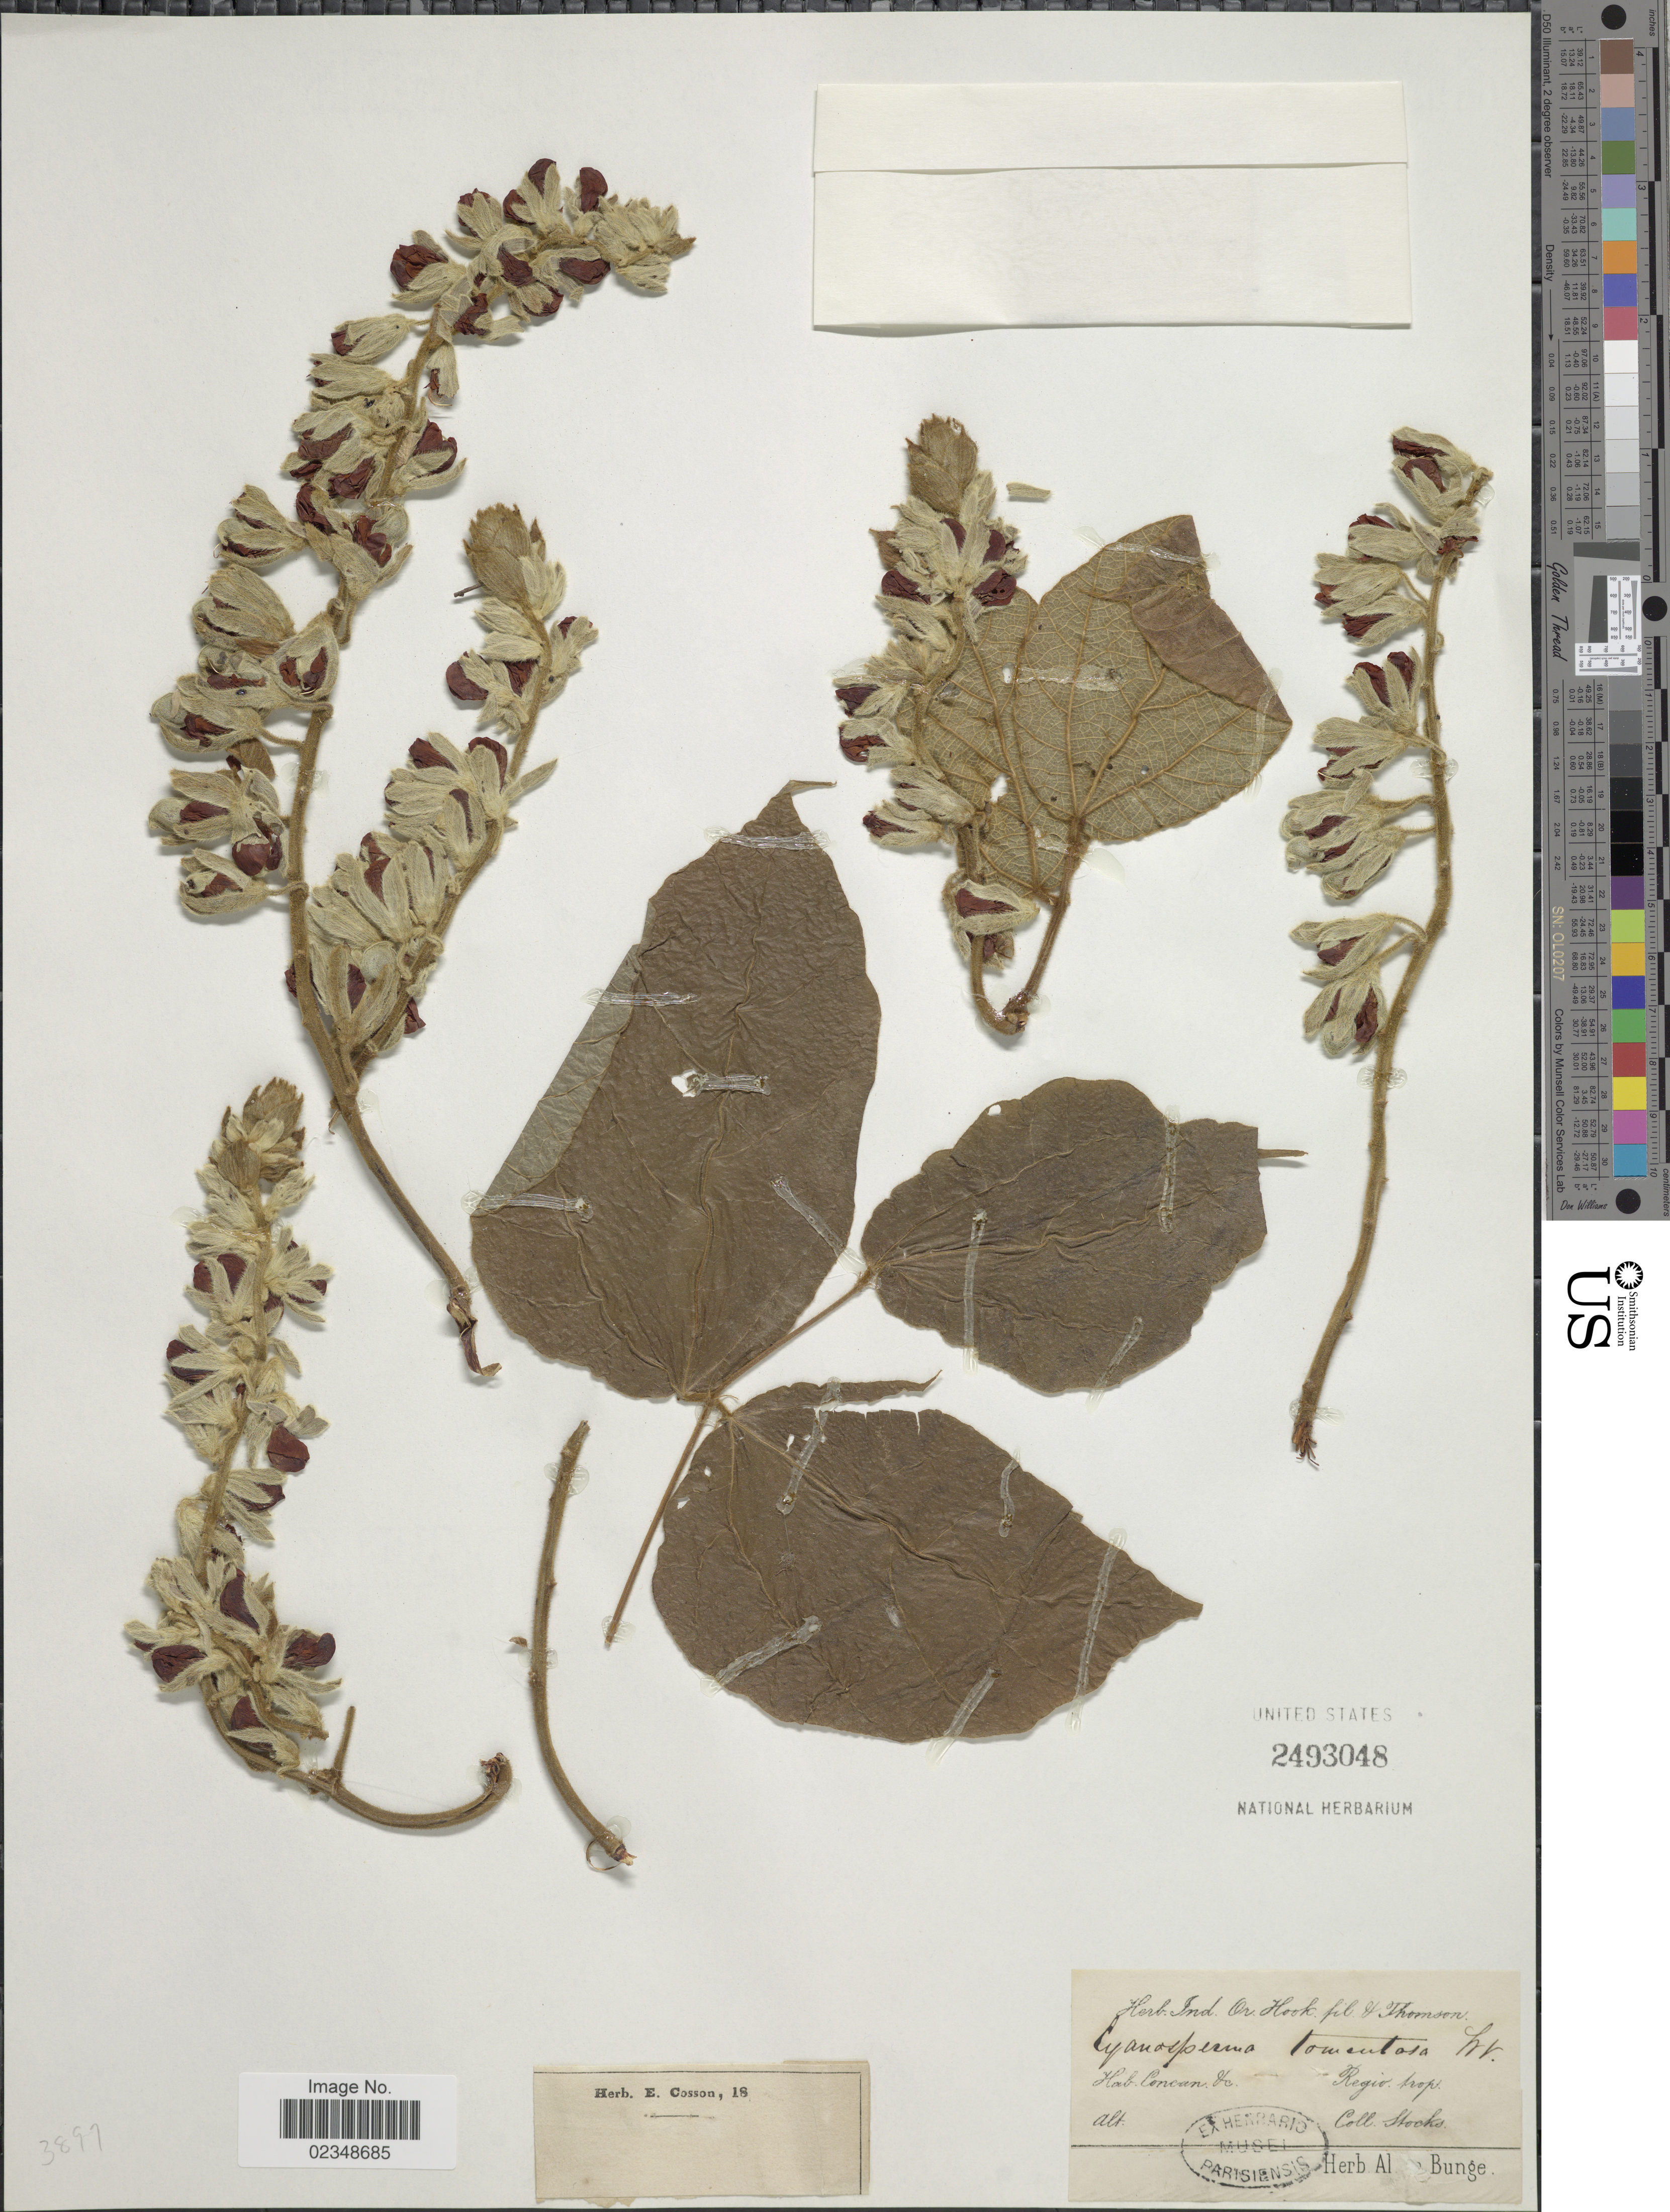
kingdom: Plantae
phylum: Tracheophyta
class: Magnoliopsida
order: Fabales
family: Fabaceae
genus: Rhynchosia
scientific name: Rhynchosia tomentosa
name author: (L.) Hook. & Arn.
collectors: Stocks, --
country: India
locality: Concan. &c. Regio. trop.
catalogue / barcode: US 2493048